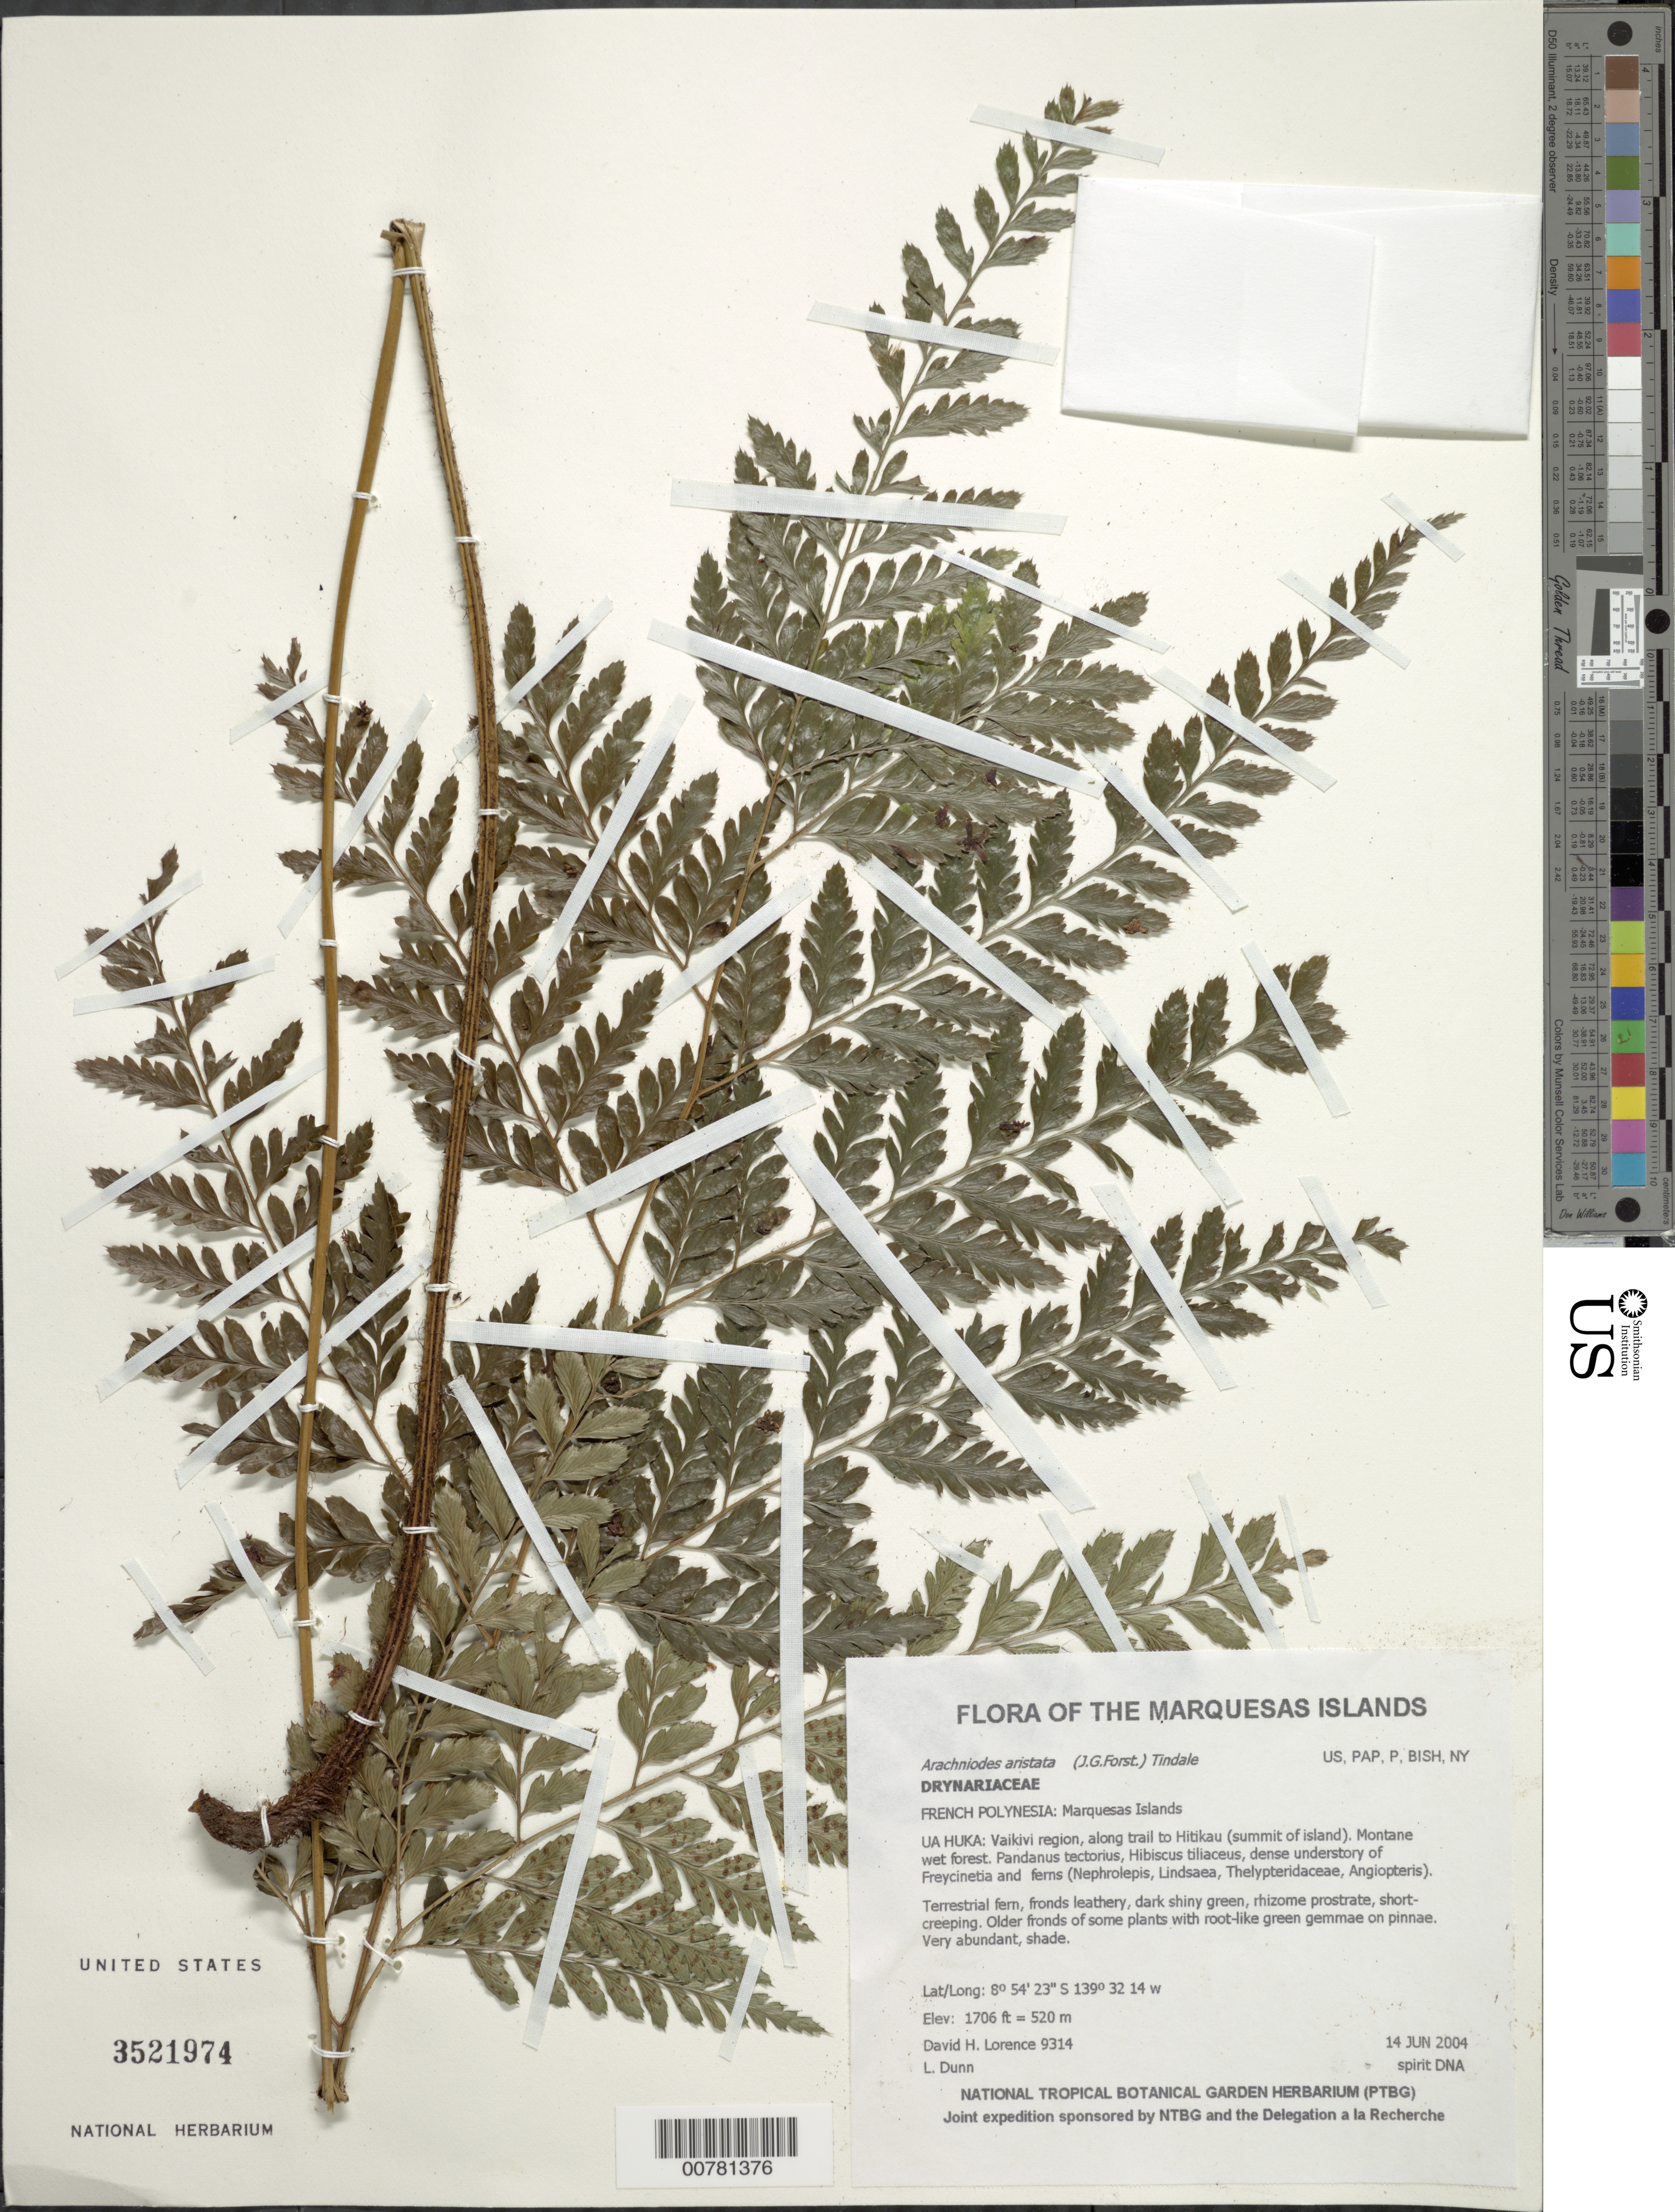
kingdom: Plantae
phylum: Tracheophyta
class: Polypodiopsida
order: Polypodiales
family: Dryopteridaceae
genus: Arachniodes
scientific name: Arachniodes aristata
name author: (G. Forst.) Tindale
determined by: Lorence, David H., (PTBG), National Tropical Botanical Garden (UNITED STATES)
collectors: D. Lorence & L. Dunn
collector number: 9314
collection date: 2004-06-14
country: French Polynesia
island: Ua Huka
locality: Vaikivi region, along trail to Hitikau (summit of island)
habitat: Montane wet forest. Very abundant, shade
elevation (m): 520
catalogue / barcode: US 3521974